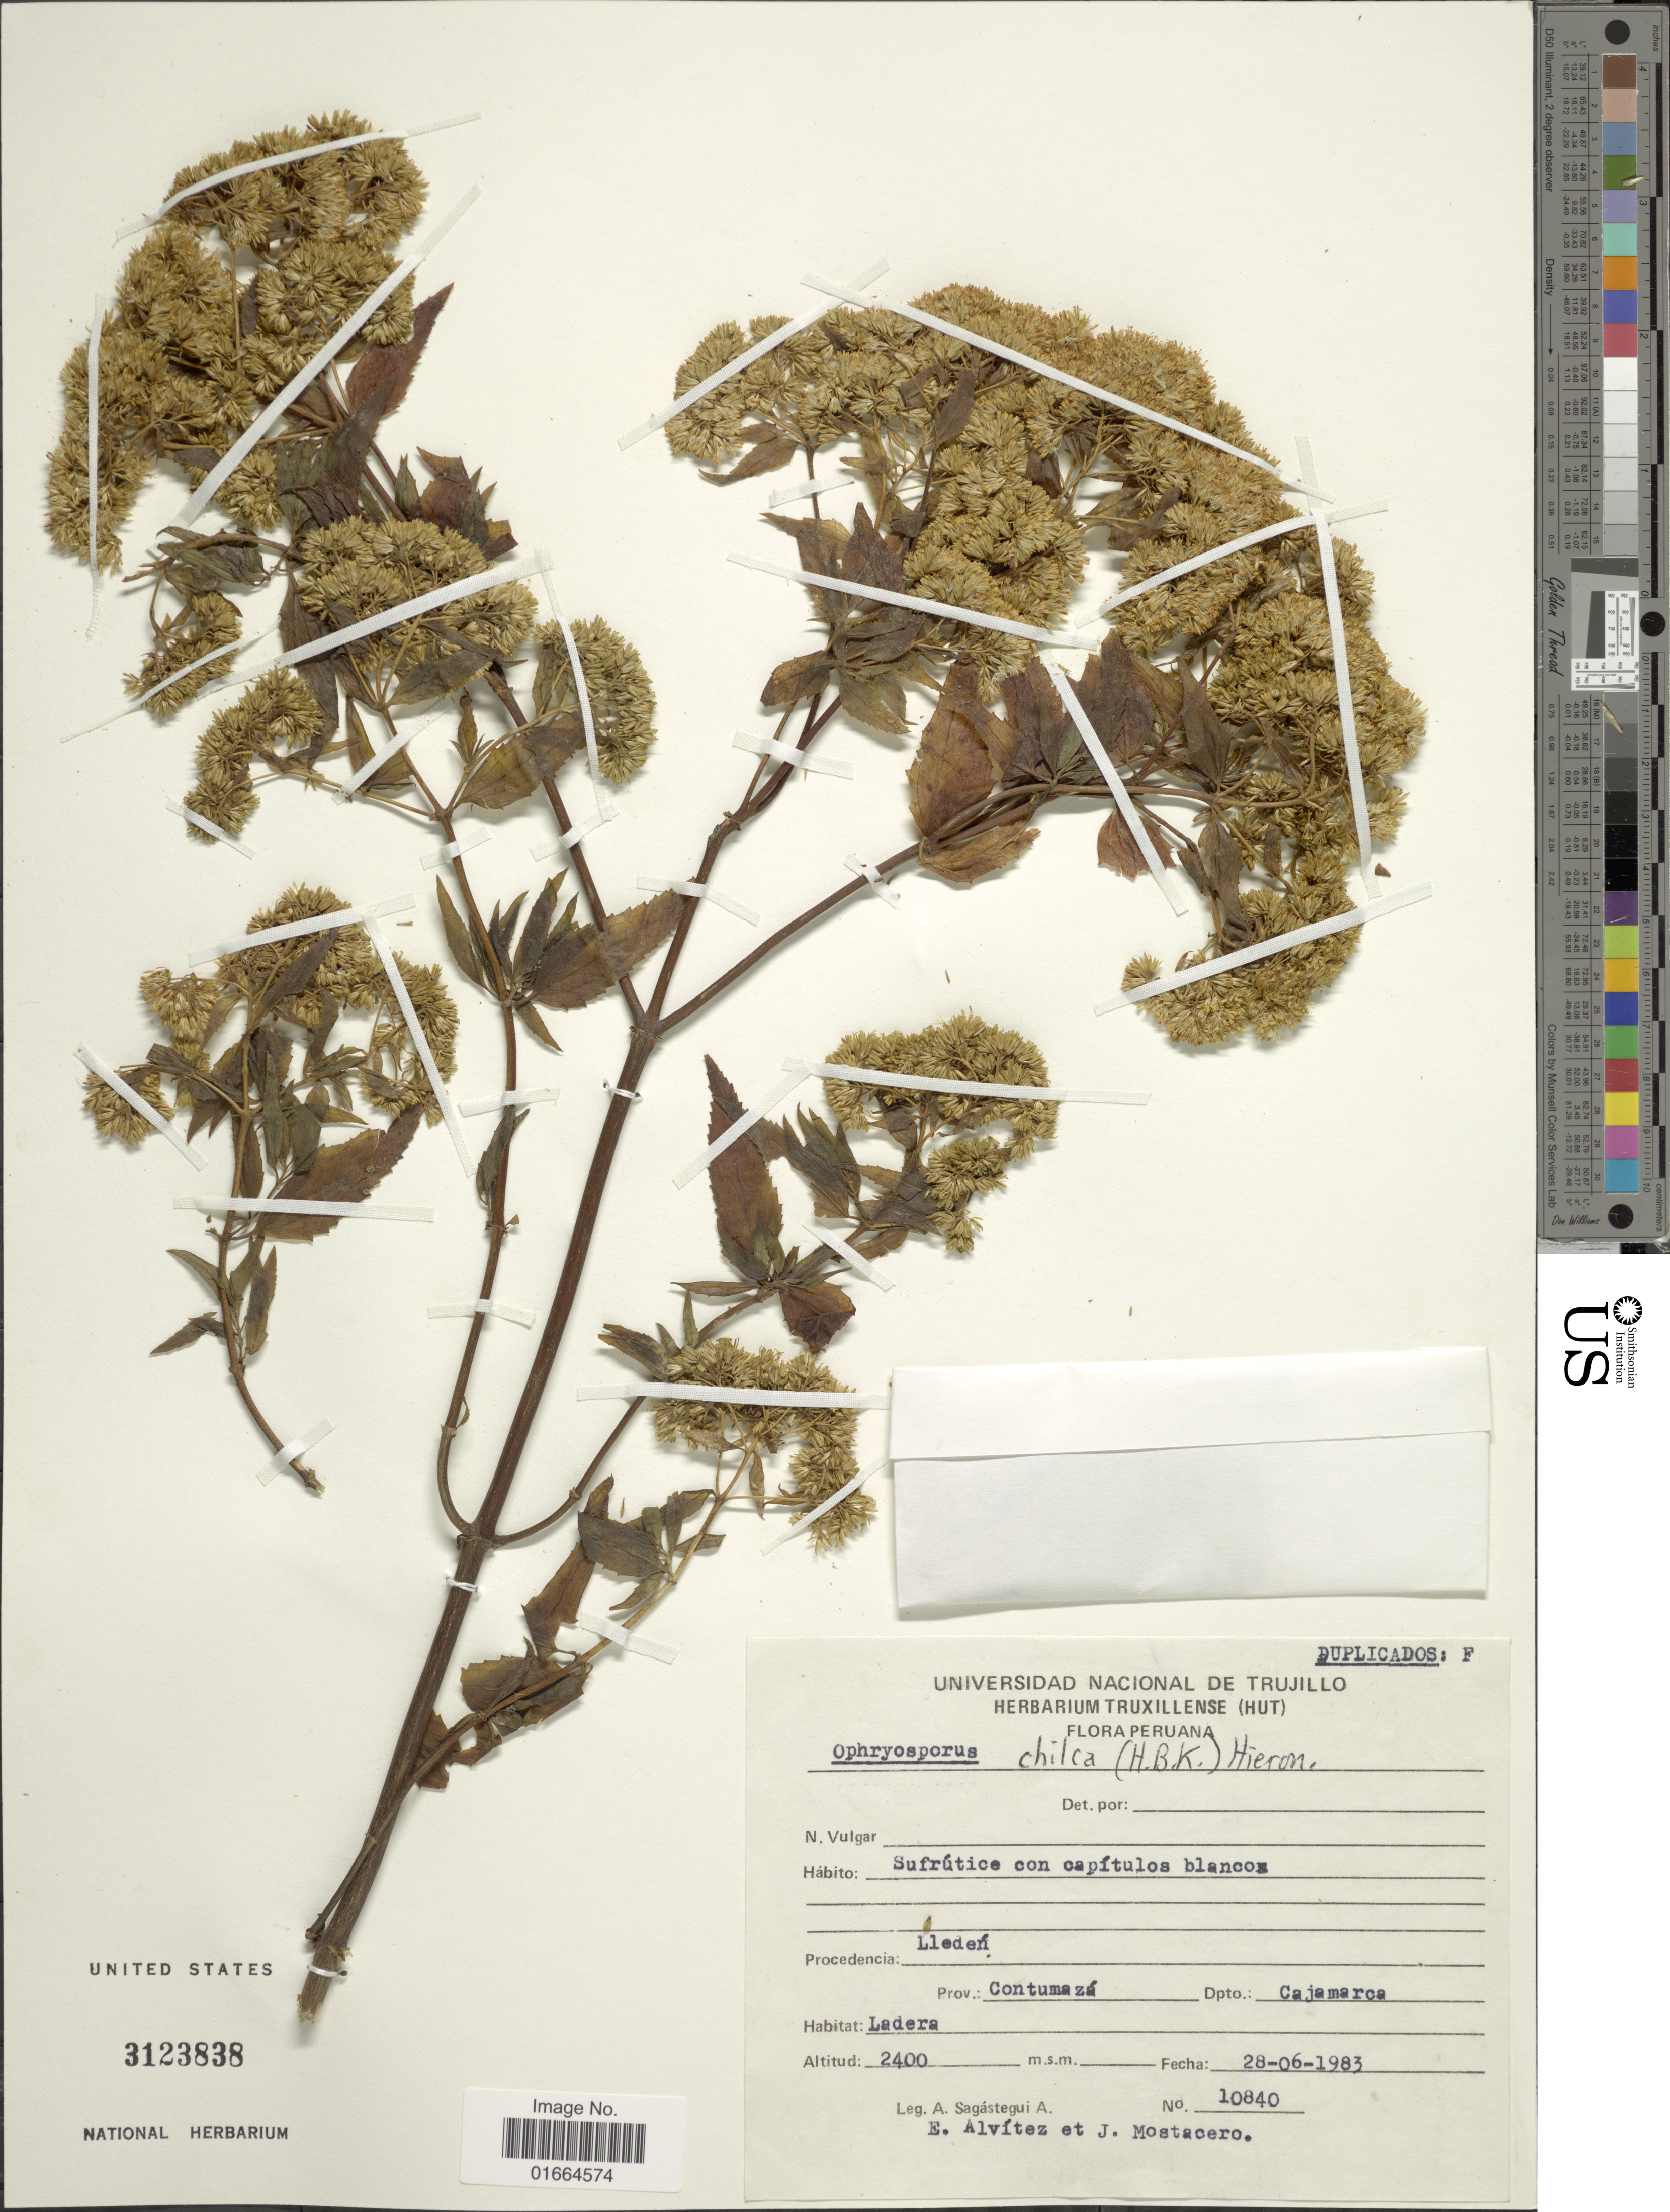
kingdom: Plantae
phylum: Tracheophyta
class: Magnoliopsida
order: Asterales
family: Asteraceae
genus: Ophryosporus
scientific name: Ophryosporus chilca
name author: (Kunth) Hieron.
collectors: A. Sagástegui A., E. Alvitez I. & J. Mostacero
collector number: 10840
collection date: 1983-06-28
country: Peru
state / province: Cajamarca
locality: Procedencia: Lleden, Prov.: Contuzama, Dpto.: Cajamarca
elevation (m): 2400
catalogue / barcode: US 3123838